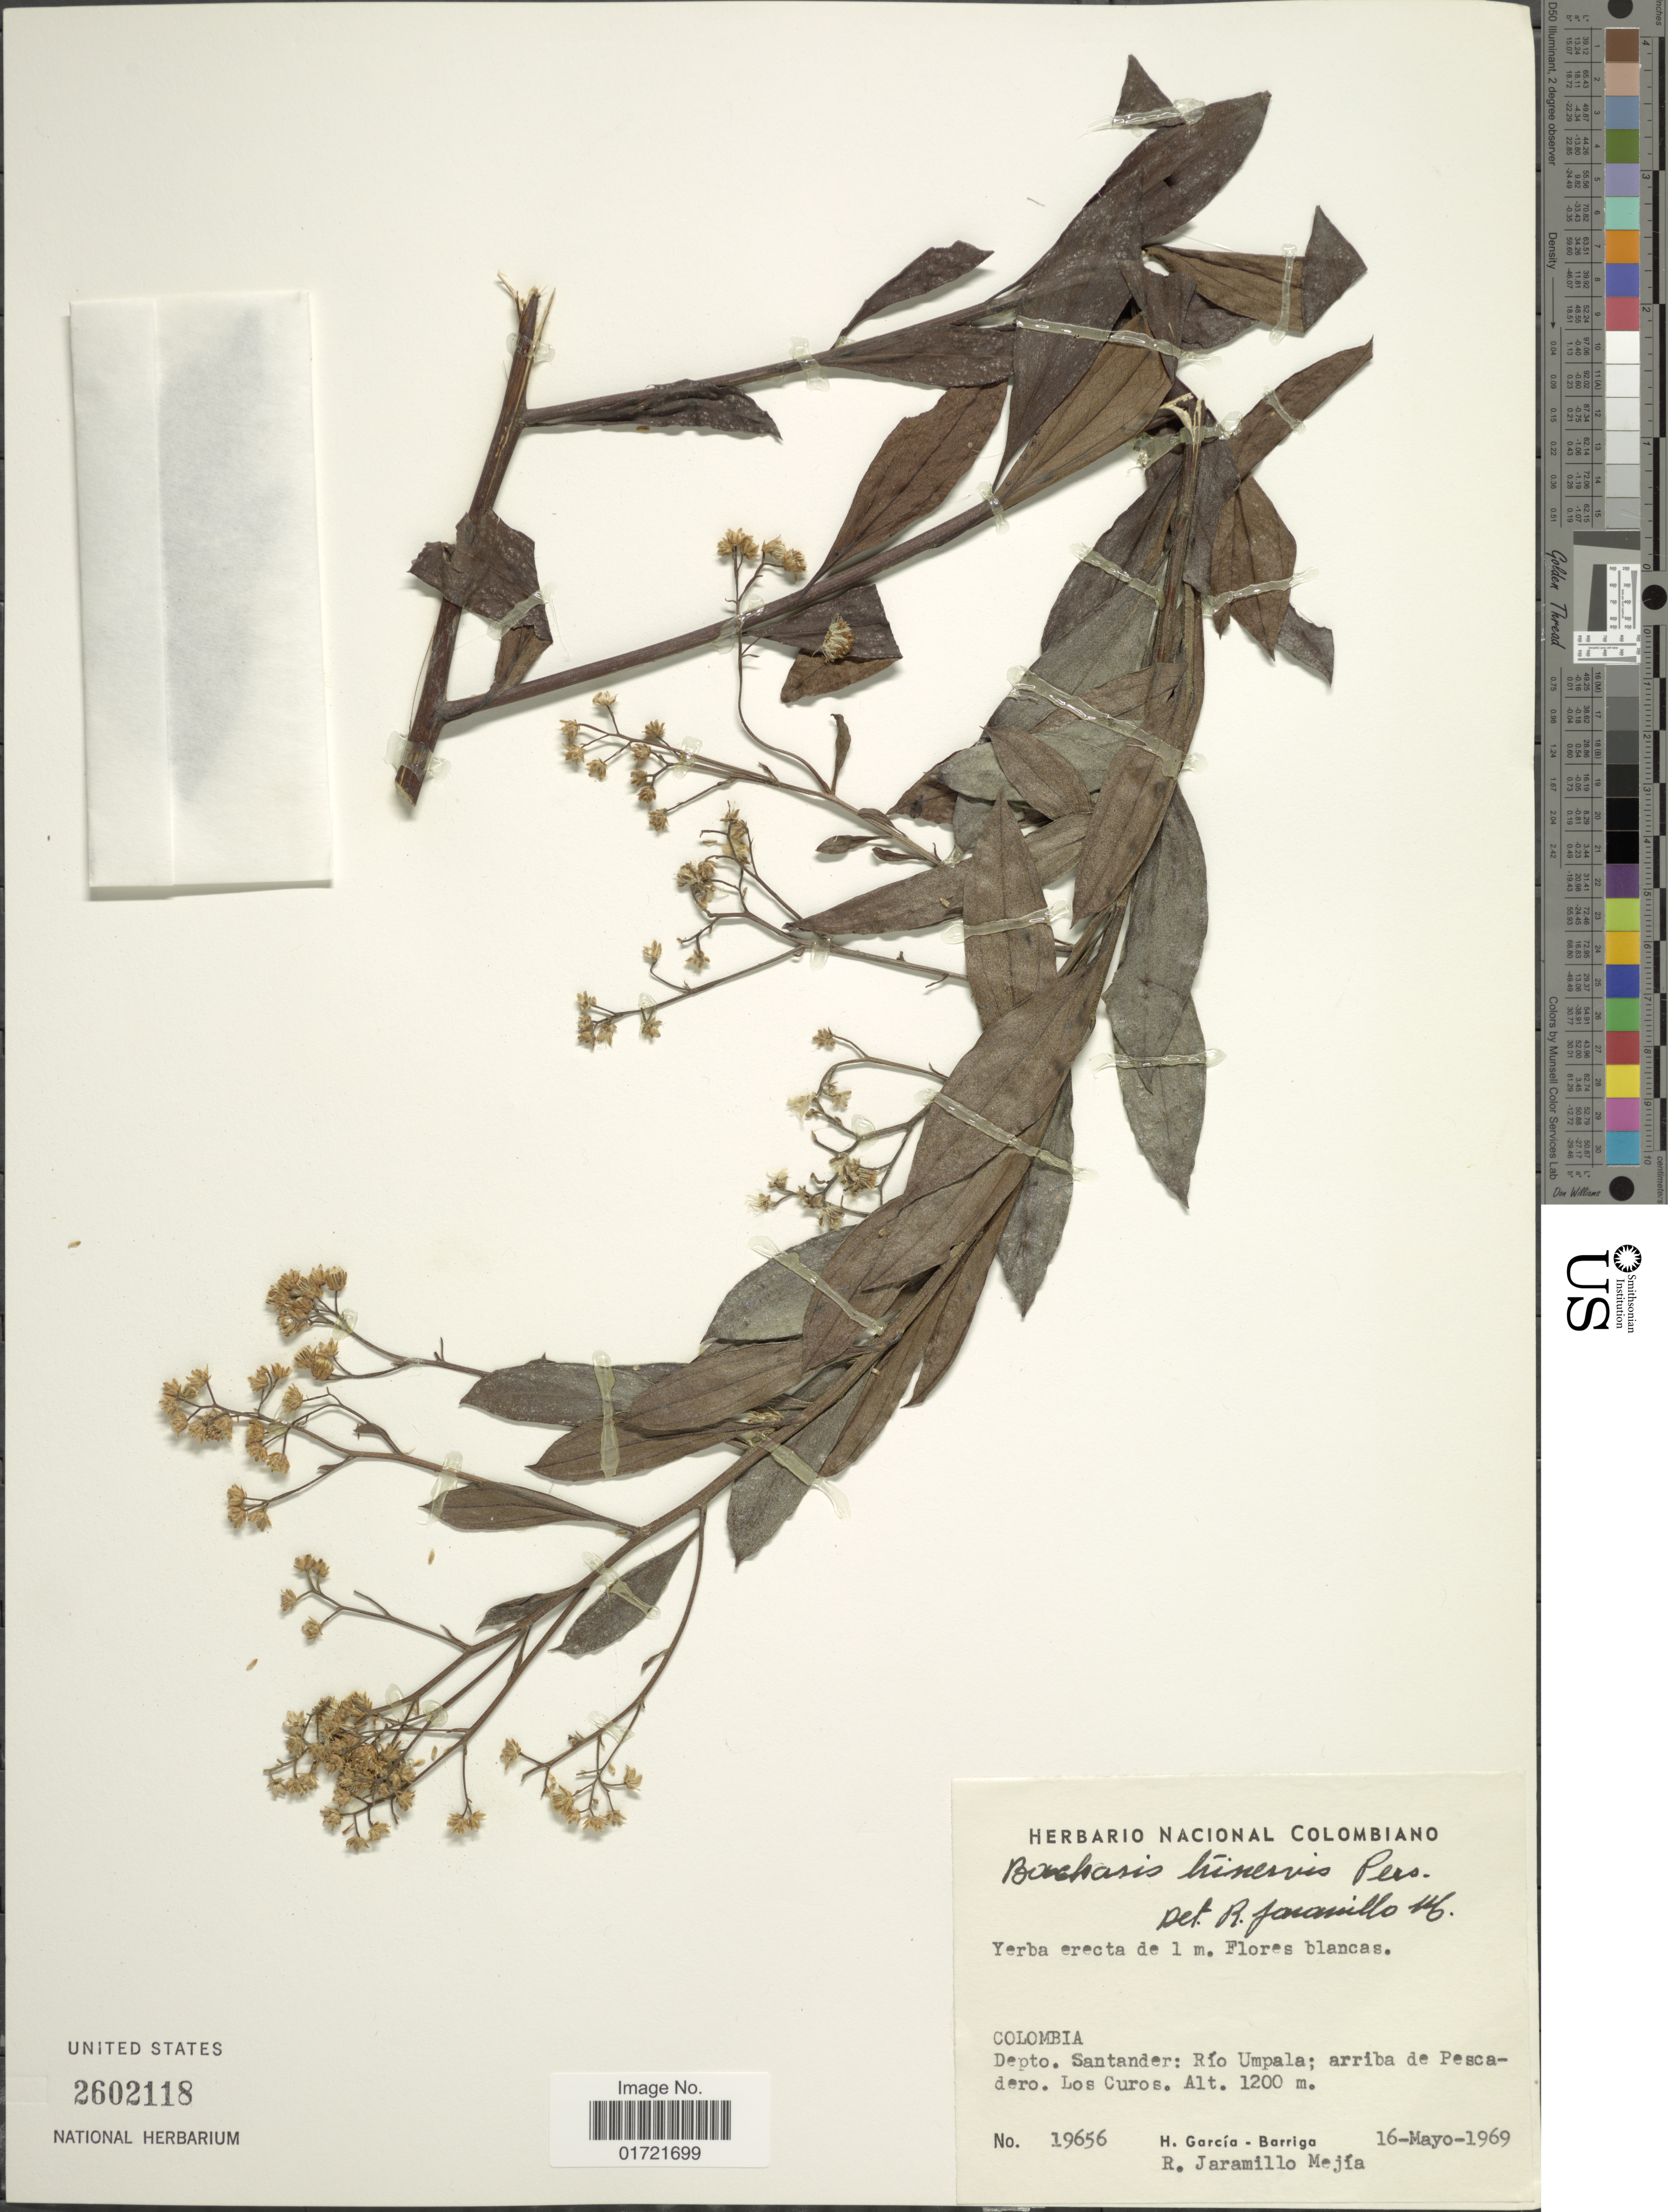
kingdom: Plantae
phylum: Tracheophyta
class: Magnoliopsida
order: Asterales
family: Asteraceae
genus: Baccharis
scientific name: Baccharis trinervis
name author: (Lam.) Pers.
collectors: H. García Barriga & R. Jaramillo M.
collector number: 19656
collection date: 1969-05-16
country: Colombia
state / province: Santander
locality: Depto. Santander: Rio Umpala; arriba de Pescadero, Los Curos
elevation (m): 1200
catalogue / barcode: US 2602118